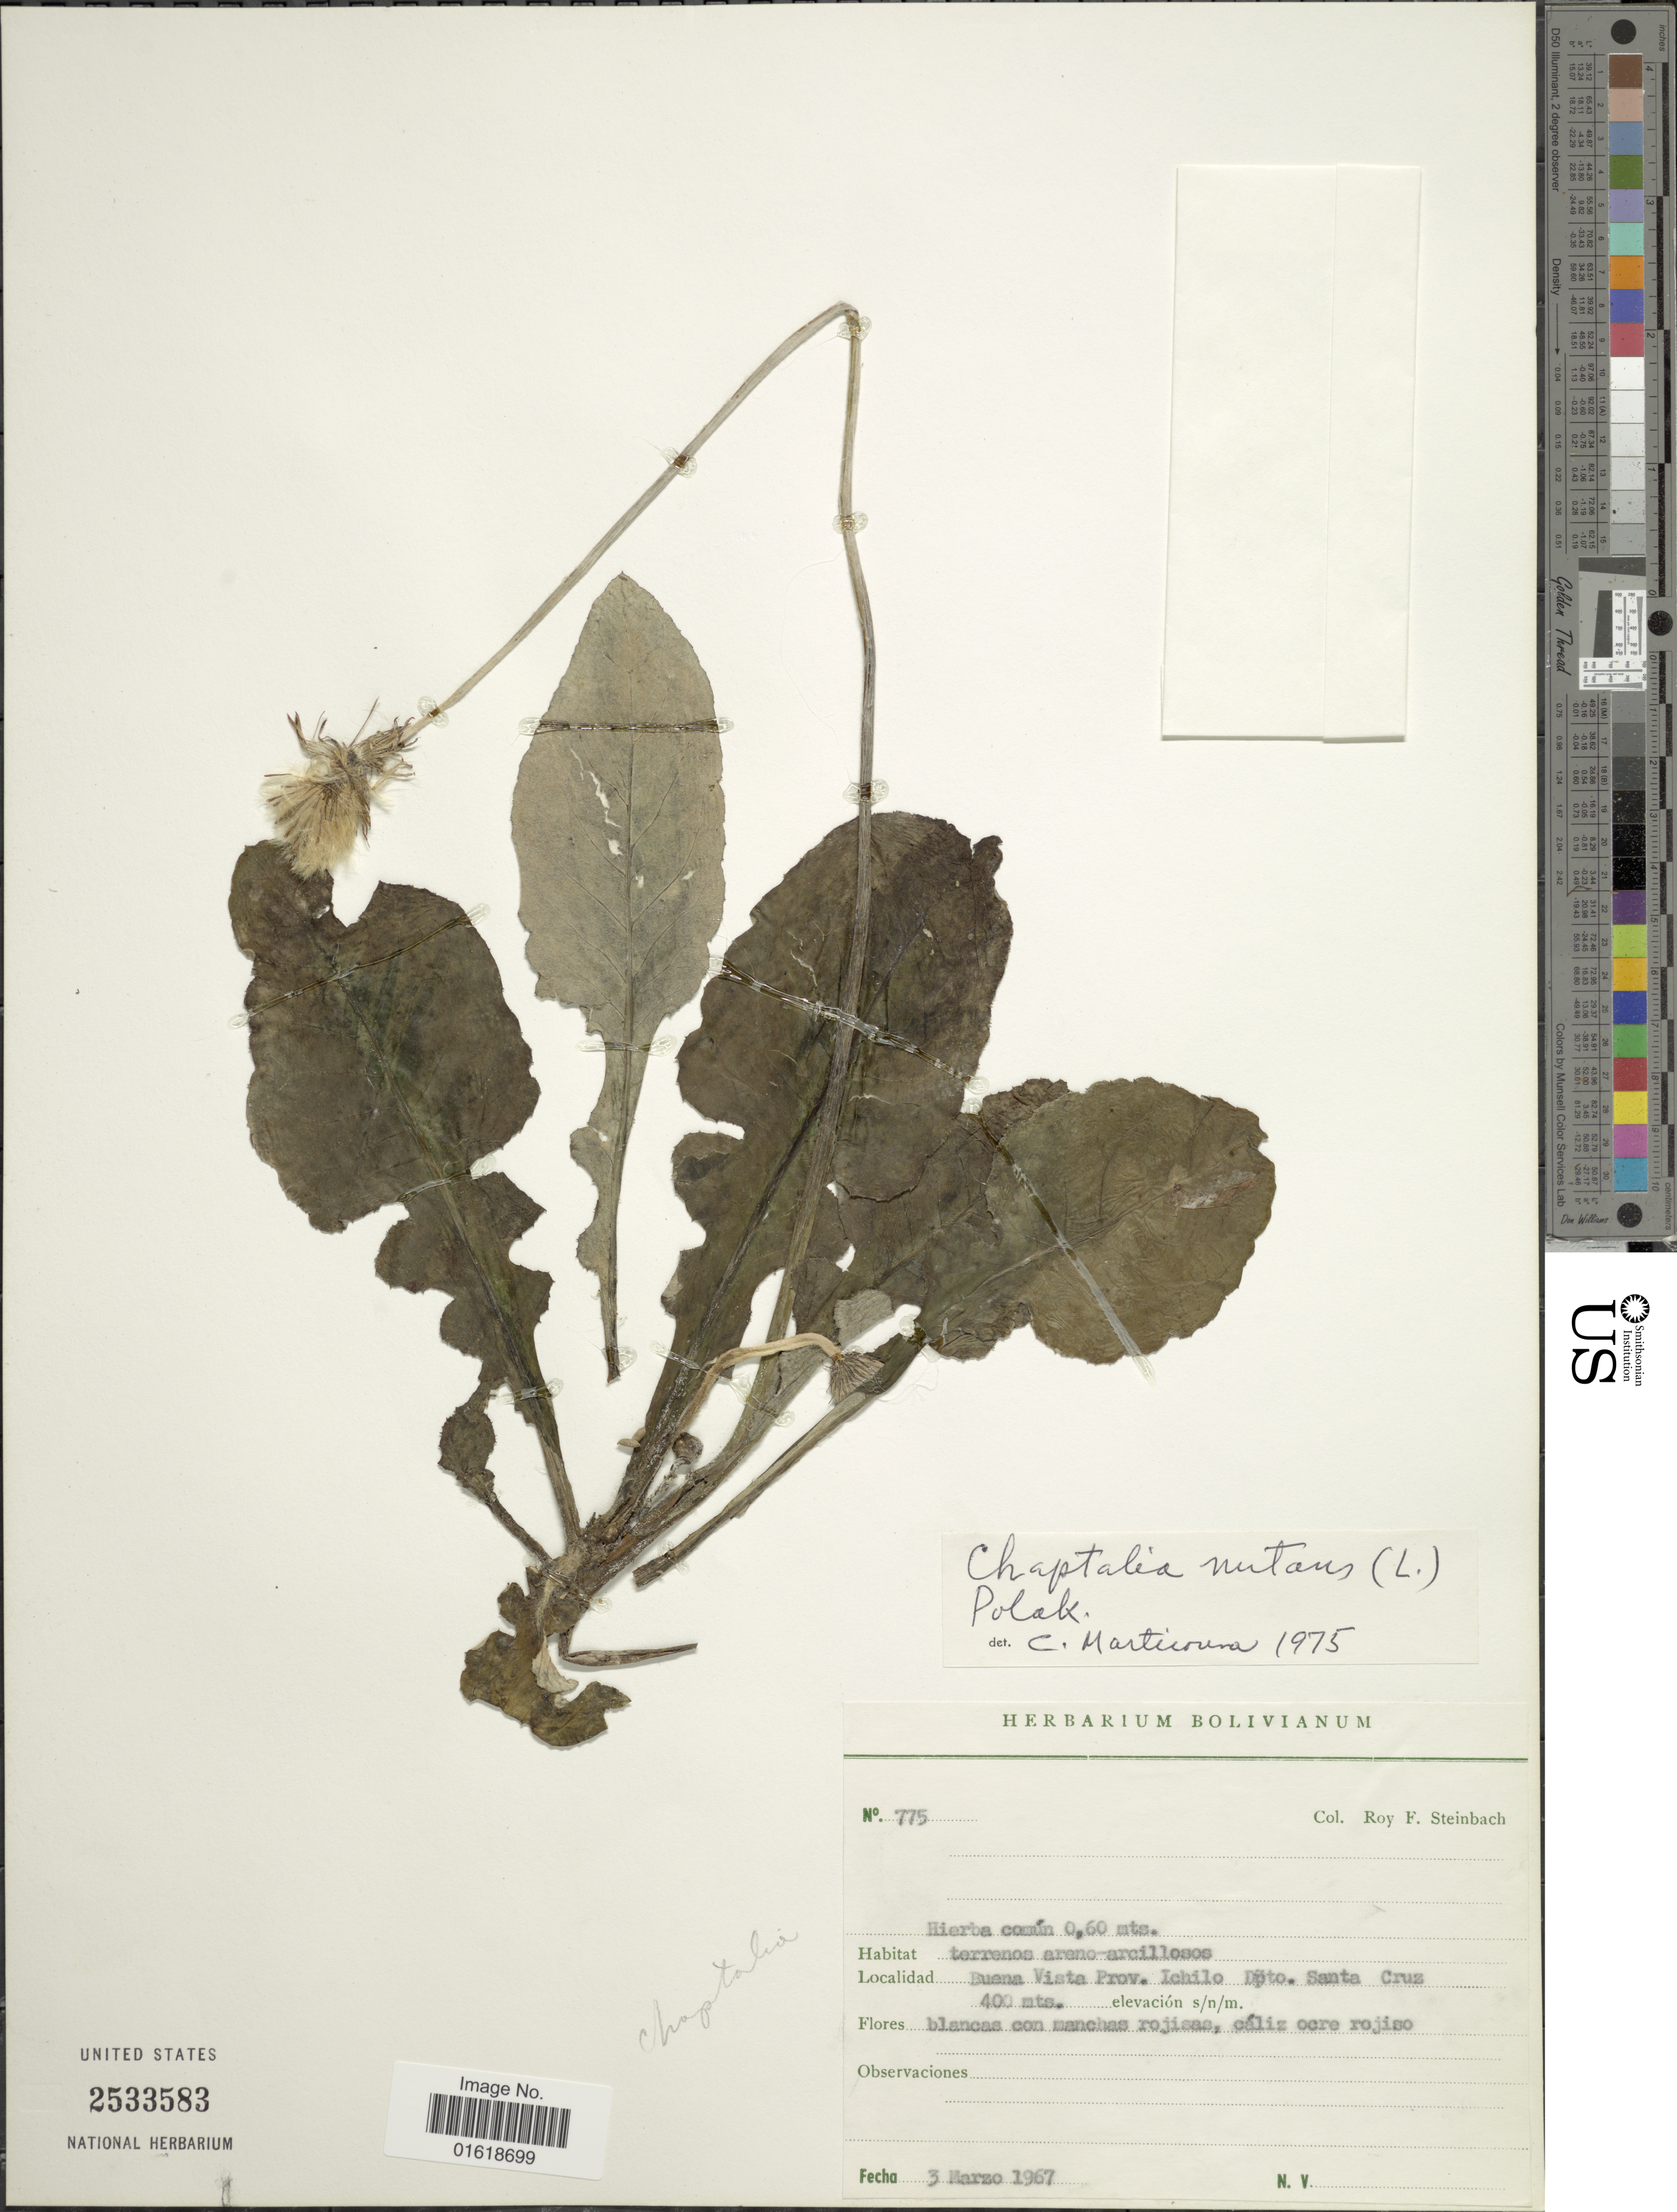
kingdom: Plantae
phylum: Tracheophyta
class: Magnoliopsida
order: Asterales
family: Asteraceae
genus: Chaptalia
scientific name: Chaptalia nutans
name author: (L.) Pol.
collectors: R. F. Steinbach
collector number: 775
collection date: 1967-03-03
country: Bolivia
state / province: Santa Cruz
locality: Buena Vista Prov. Ichilo Dpto. Santa Cruz.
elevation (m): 400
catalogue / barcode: US 2533583